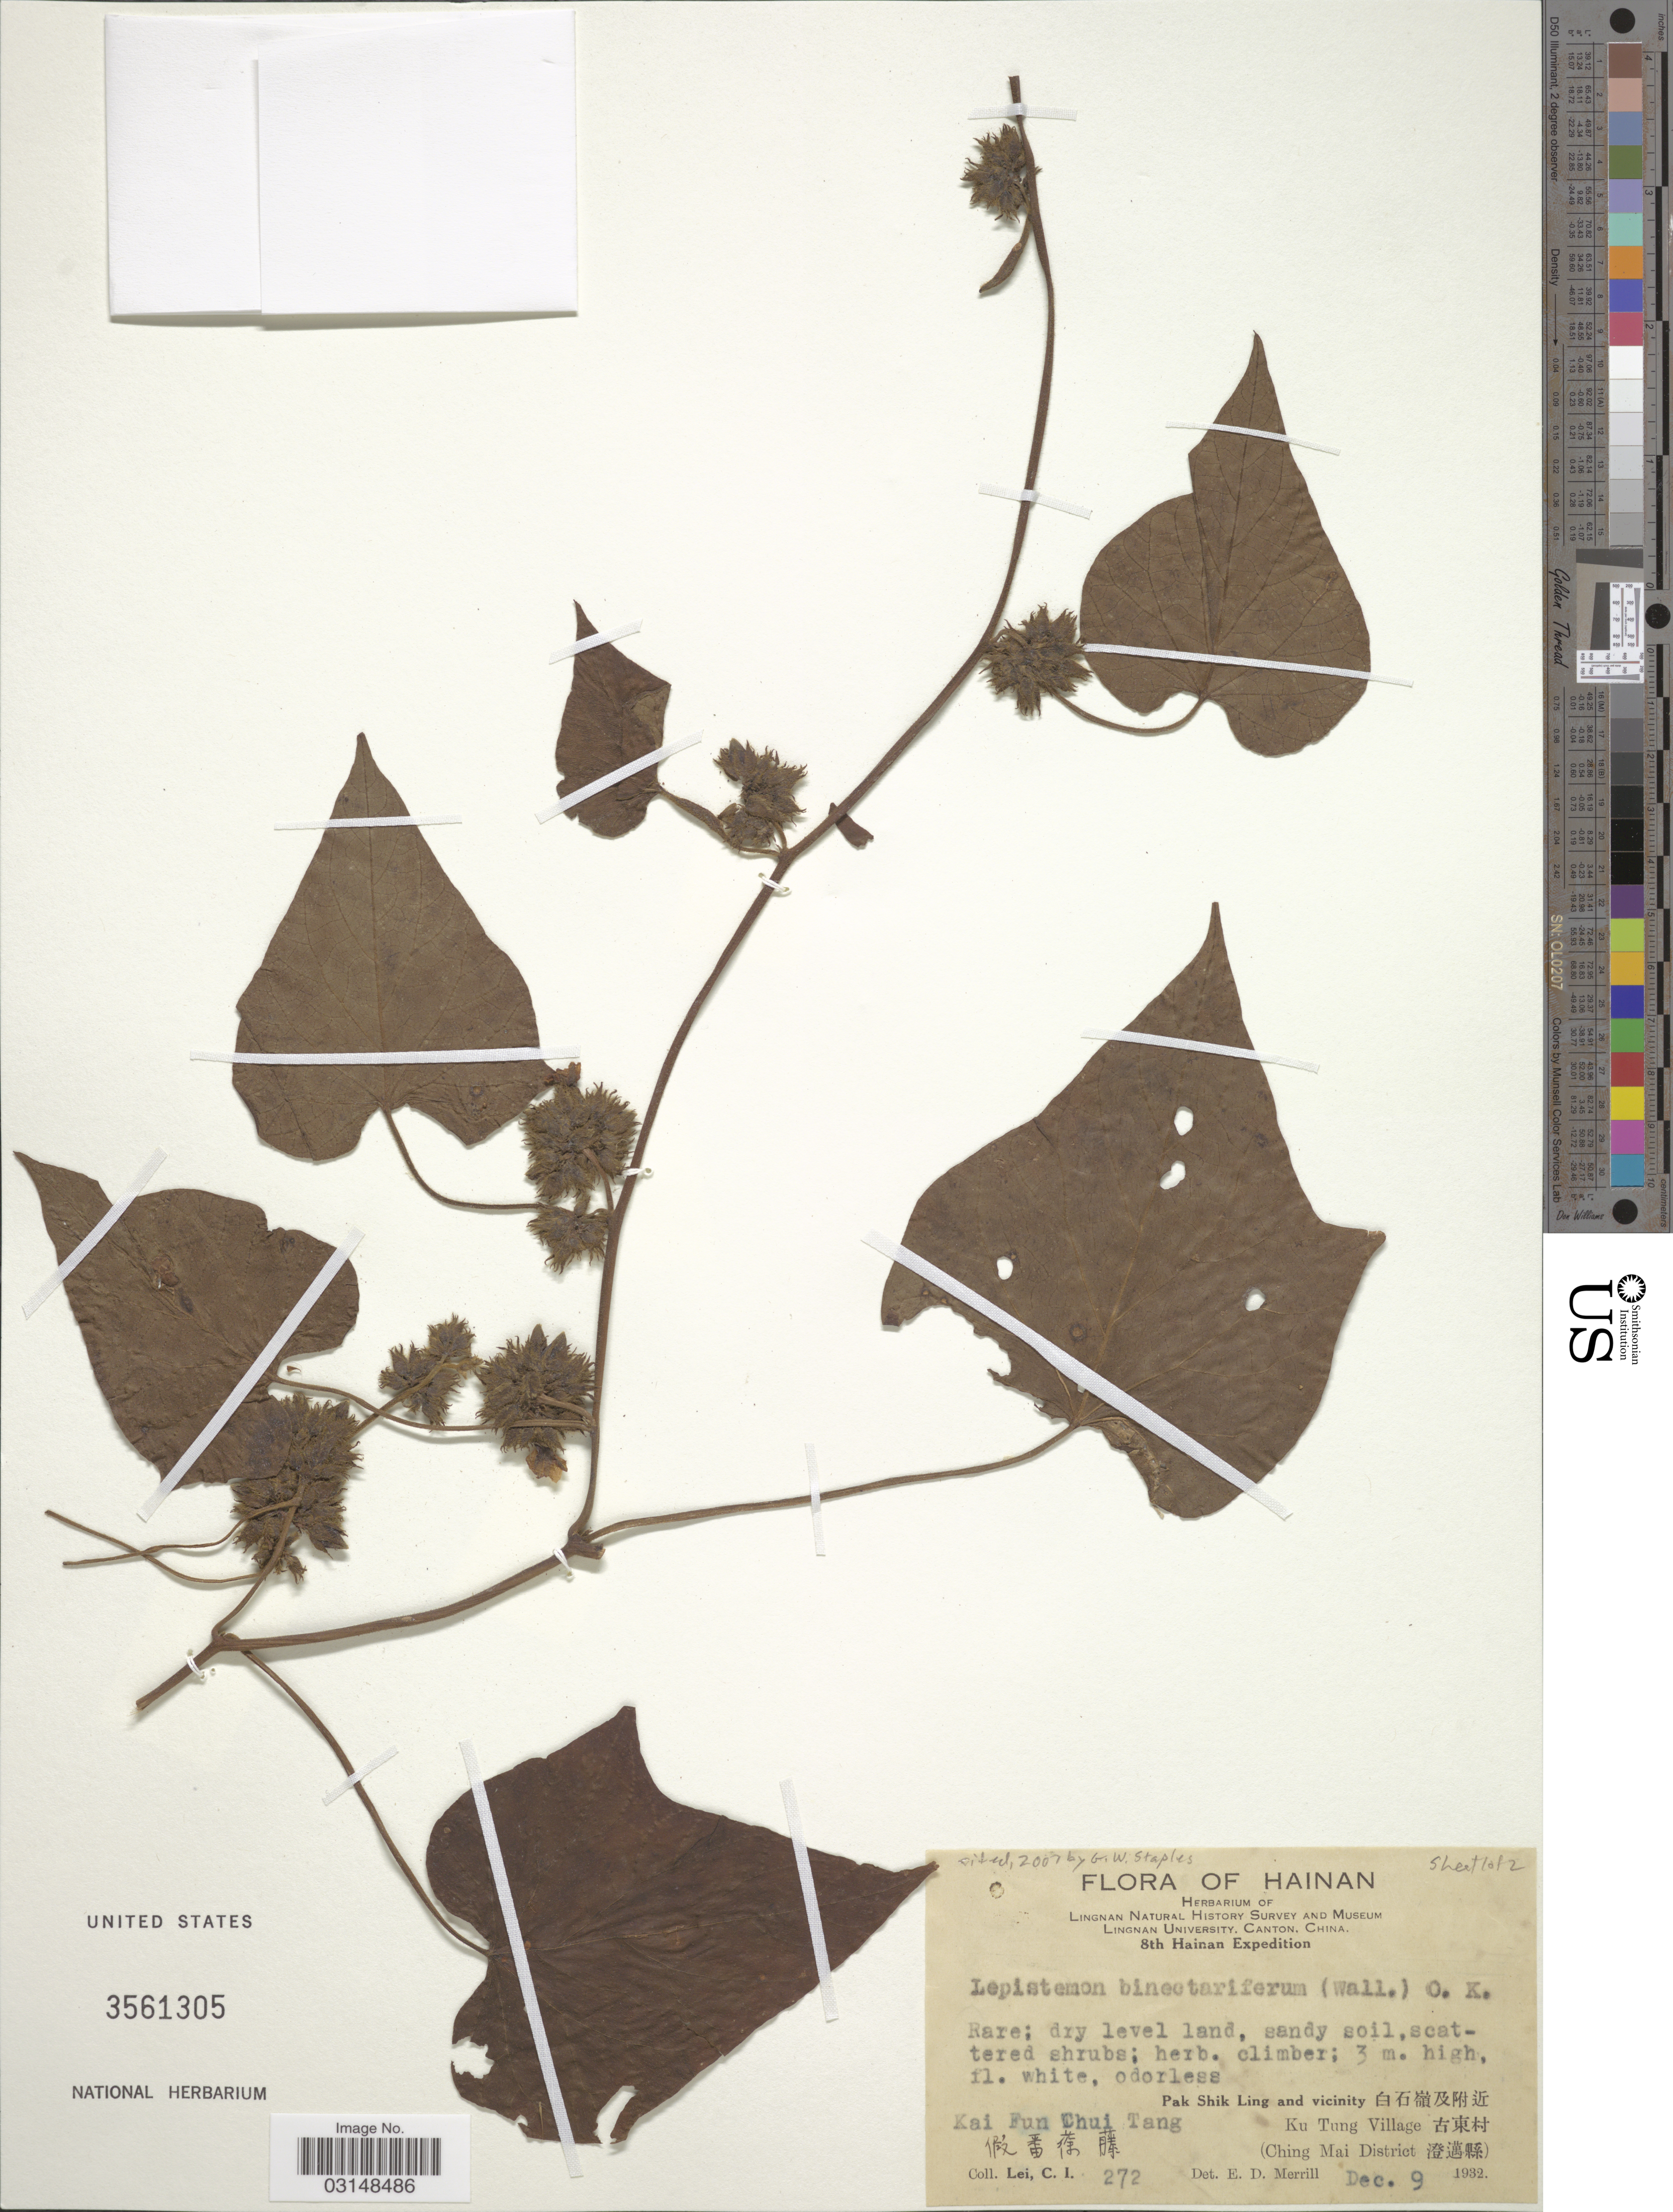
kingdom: Plantae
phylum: Tracheophyta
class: Magnoliopsida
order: Solanales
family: Convolvulaceae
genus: Lepistemon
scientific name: Lepistemon binectarifer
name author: (Wall.) Kuntze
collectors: C. I. Lei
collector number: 272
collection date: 1932-12-09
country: China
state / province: Hainan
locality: Kaun Chui Tang, Pak Shik Ling and vicinity, Ku Tung Village (Ching Mai District).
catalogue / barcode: US 3561305